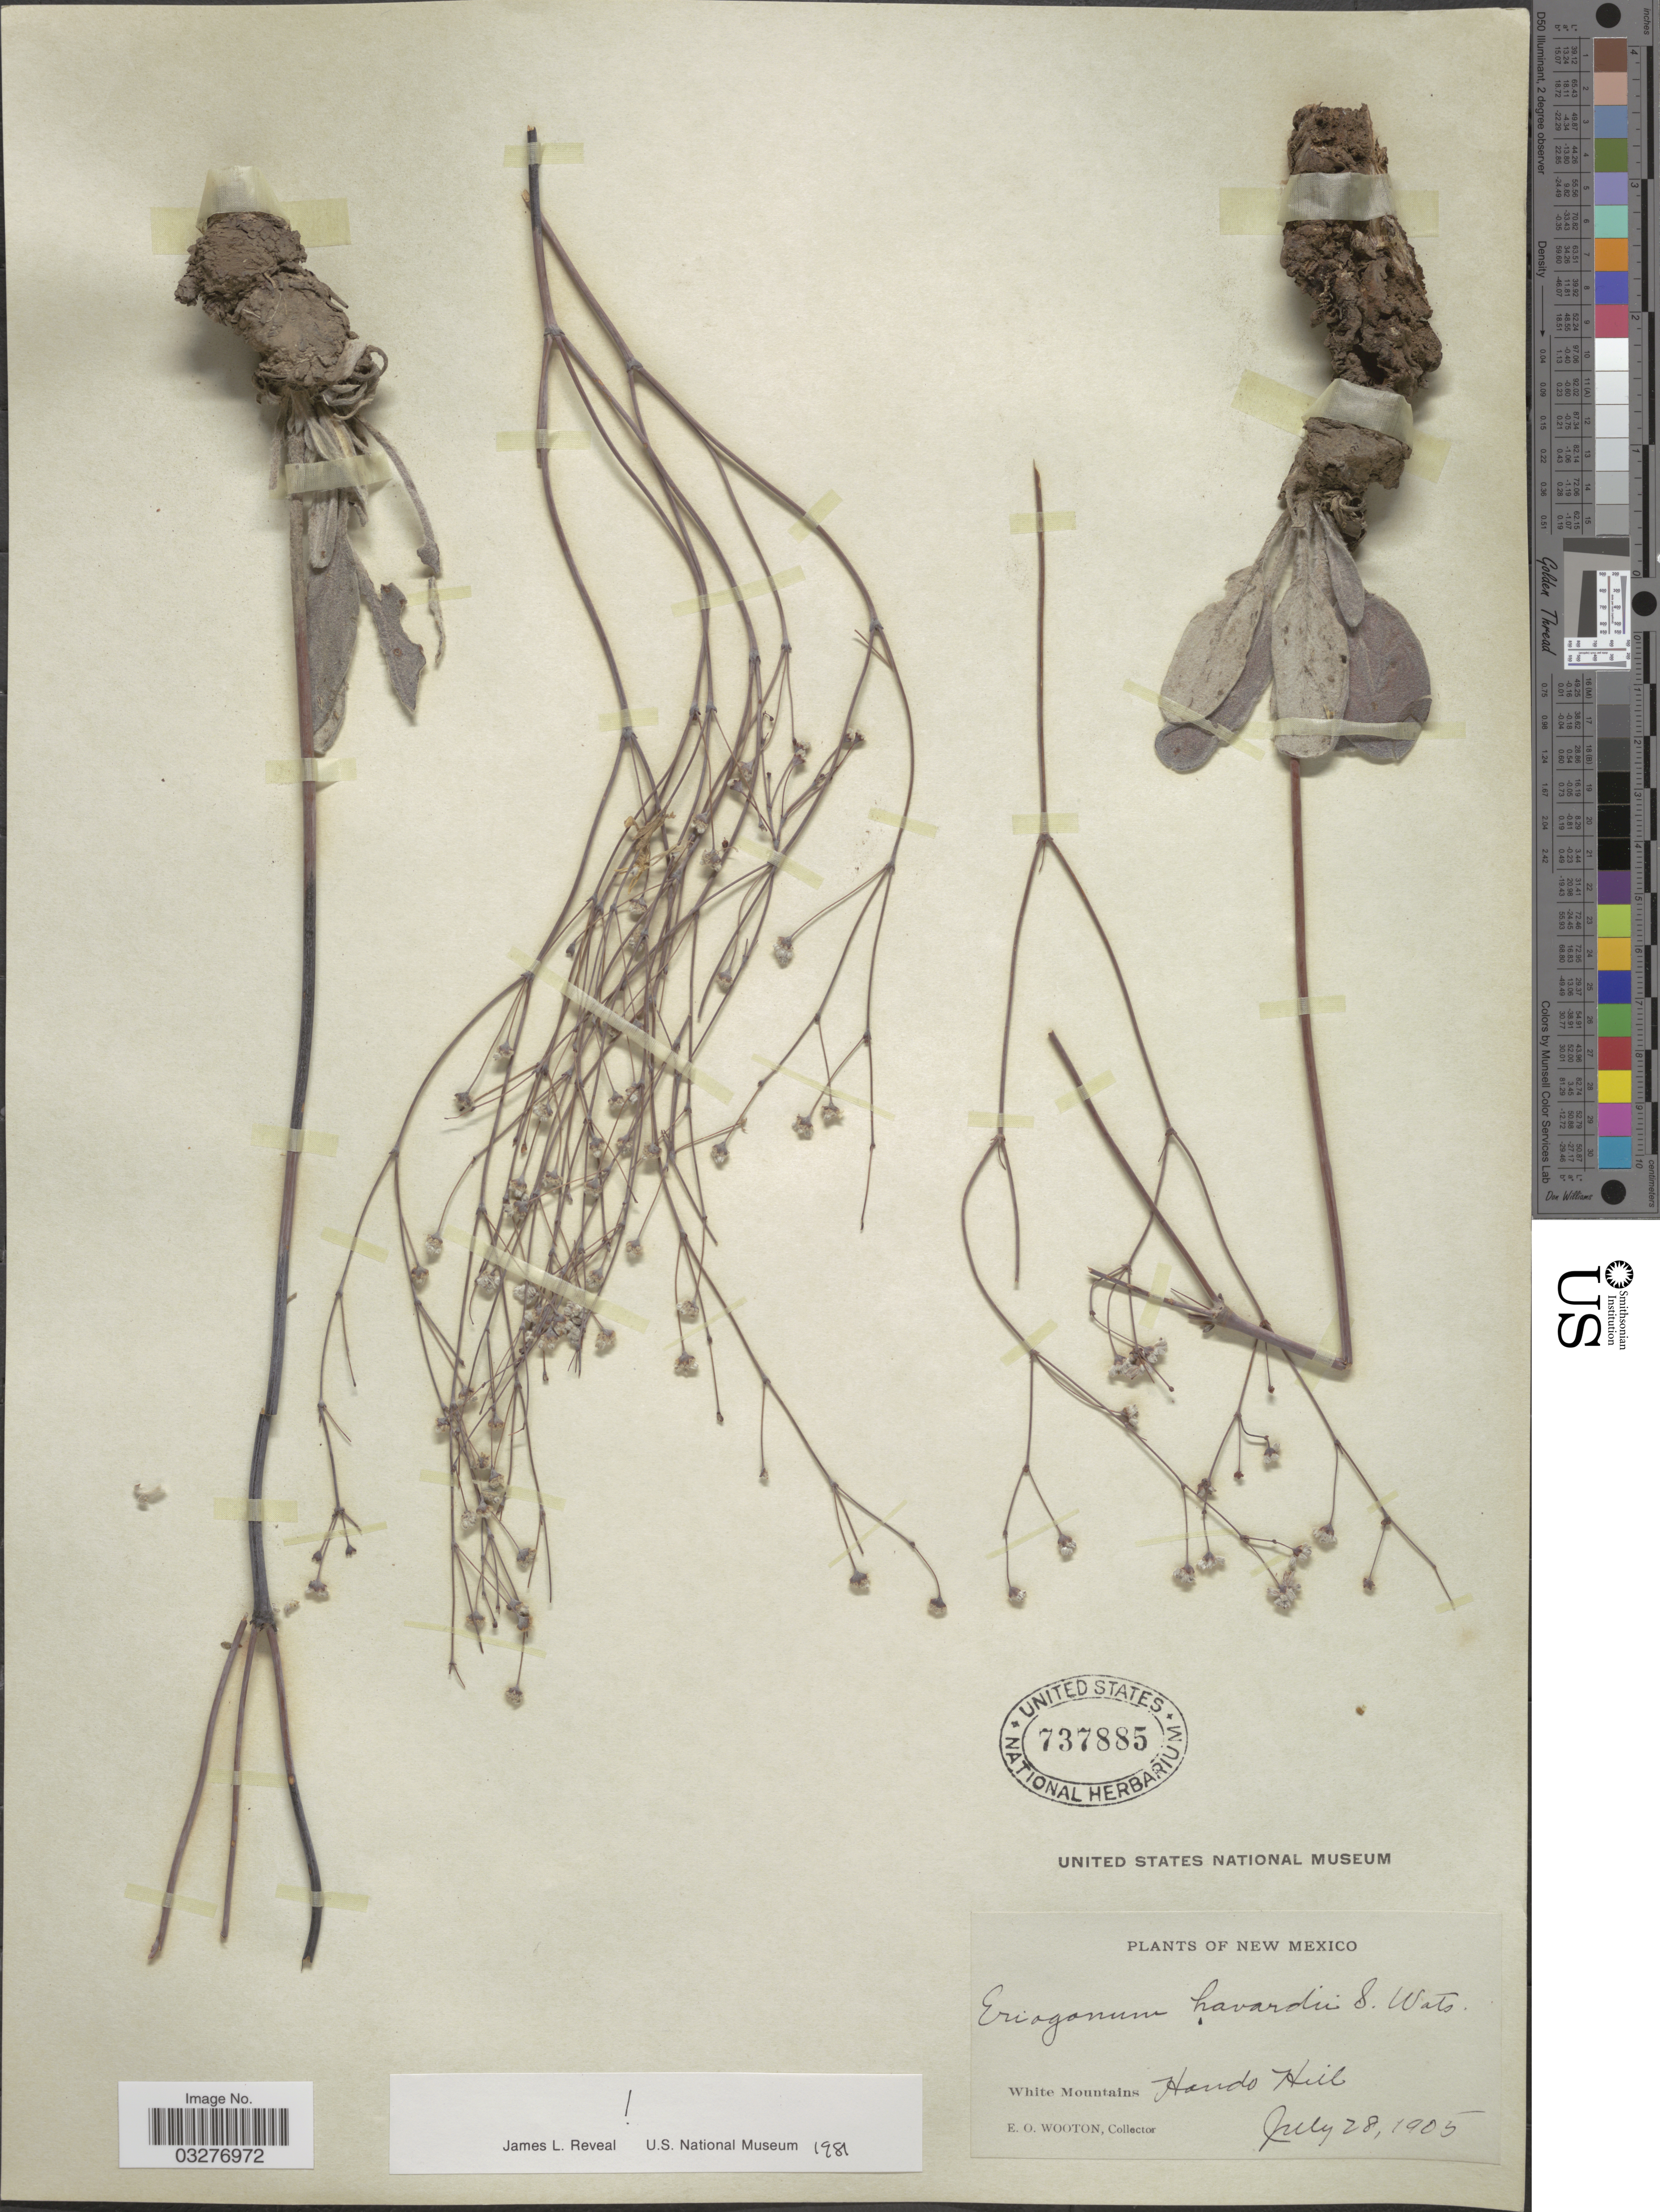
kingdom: Plantae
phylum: Tracheophyta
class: Magnoliopsida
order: Caryophyllales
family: Polygonaceae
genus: Eriogonum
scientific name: Eriogonum havardii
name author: S. Watson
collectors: E. O. Wooton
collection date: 1905-07-28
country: United States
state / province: New Mexico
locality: White Mountains, Hando Hill.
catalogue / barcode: US 737885